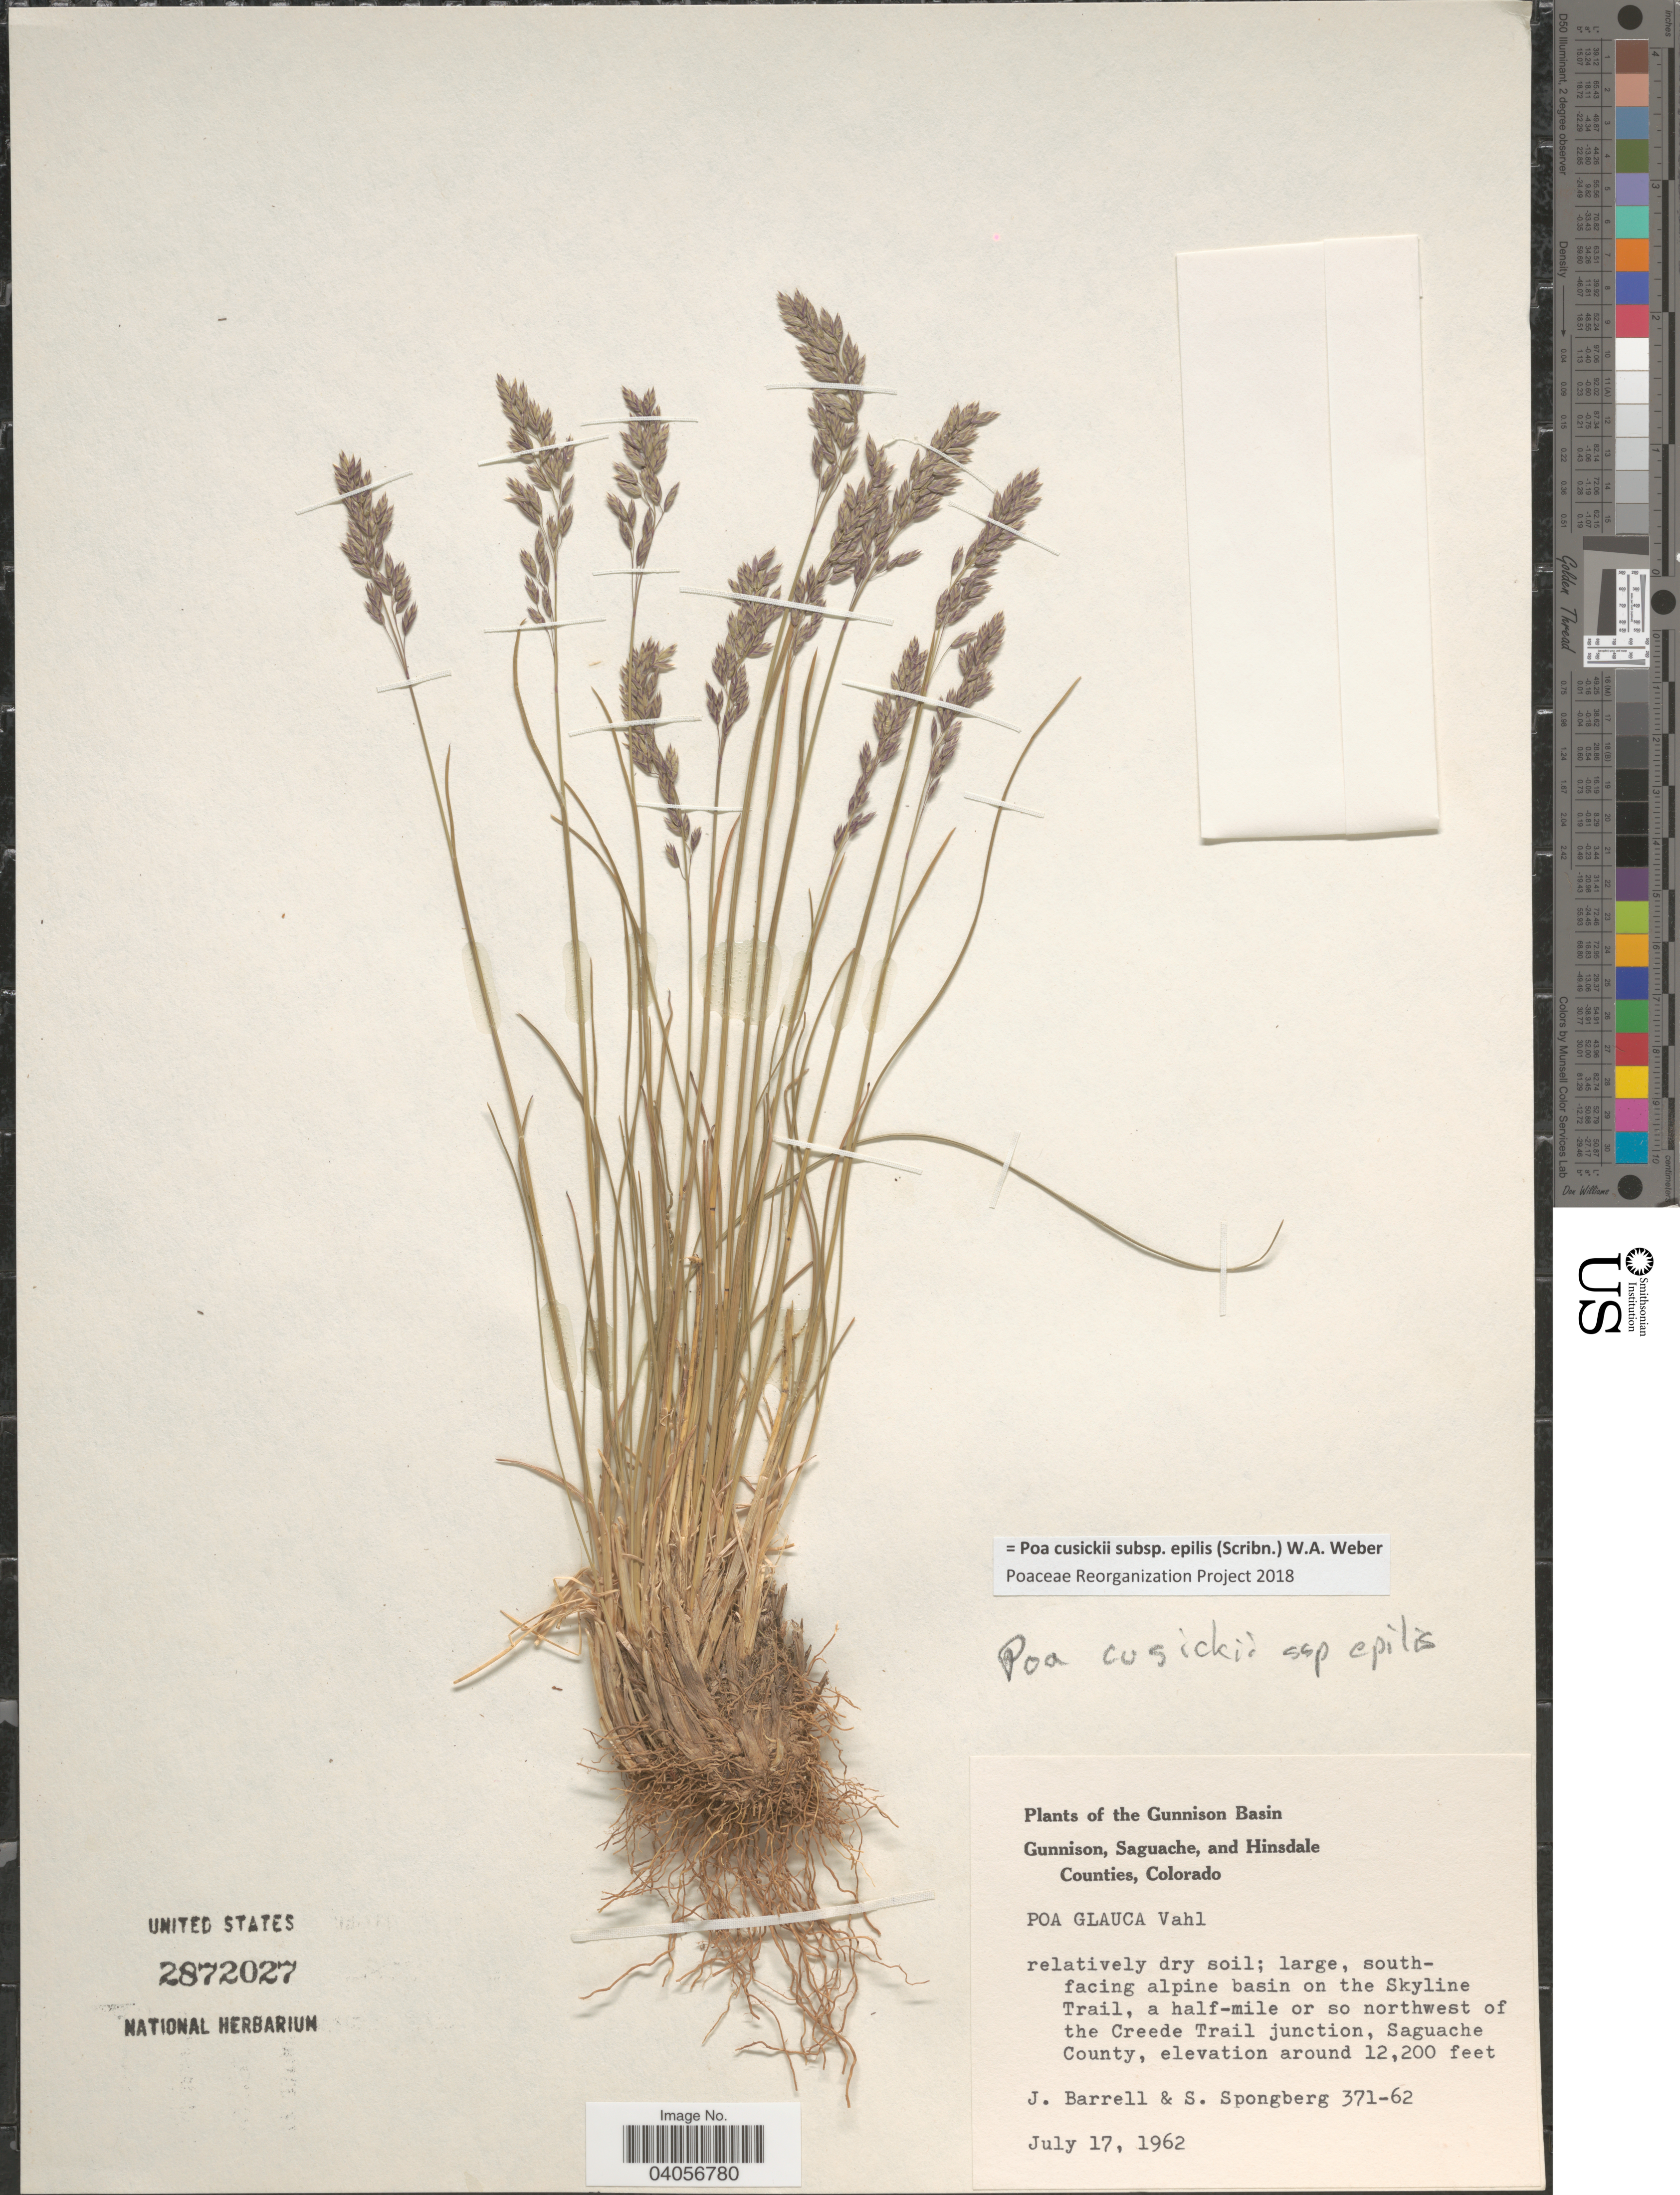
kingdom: Plantae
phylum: Tracheophyta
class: Liliopsida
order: Poales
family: Poaceae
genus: Poa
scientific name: Poa cusickii subsp. epilis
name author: (Scribn.) W.A. Weber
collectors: J. Barrell & S. A.Spongberg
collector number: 371-62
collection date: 1962-07-17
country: United States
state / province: Colorado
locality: Gunnison Basin. South-facing alpine basin on the Skyline Trail, a half-mile or so northwest o fthe Creede Trail junction, Saguache County.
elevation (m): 3719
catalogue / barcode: US 2872027